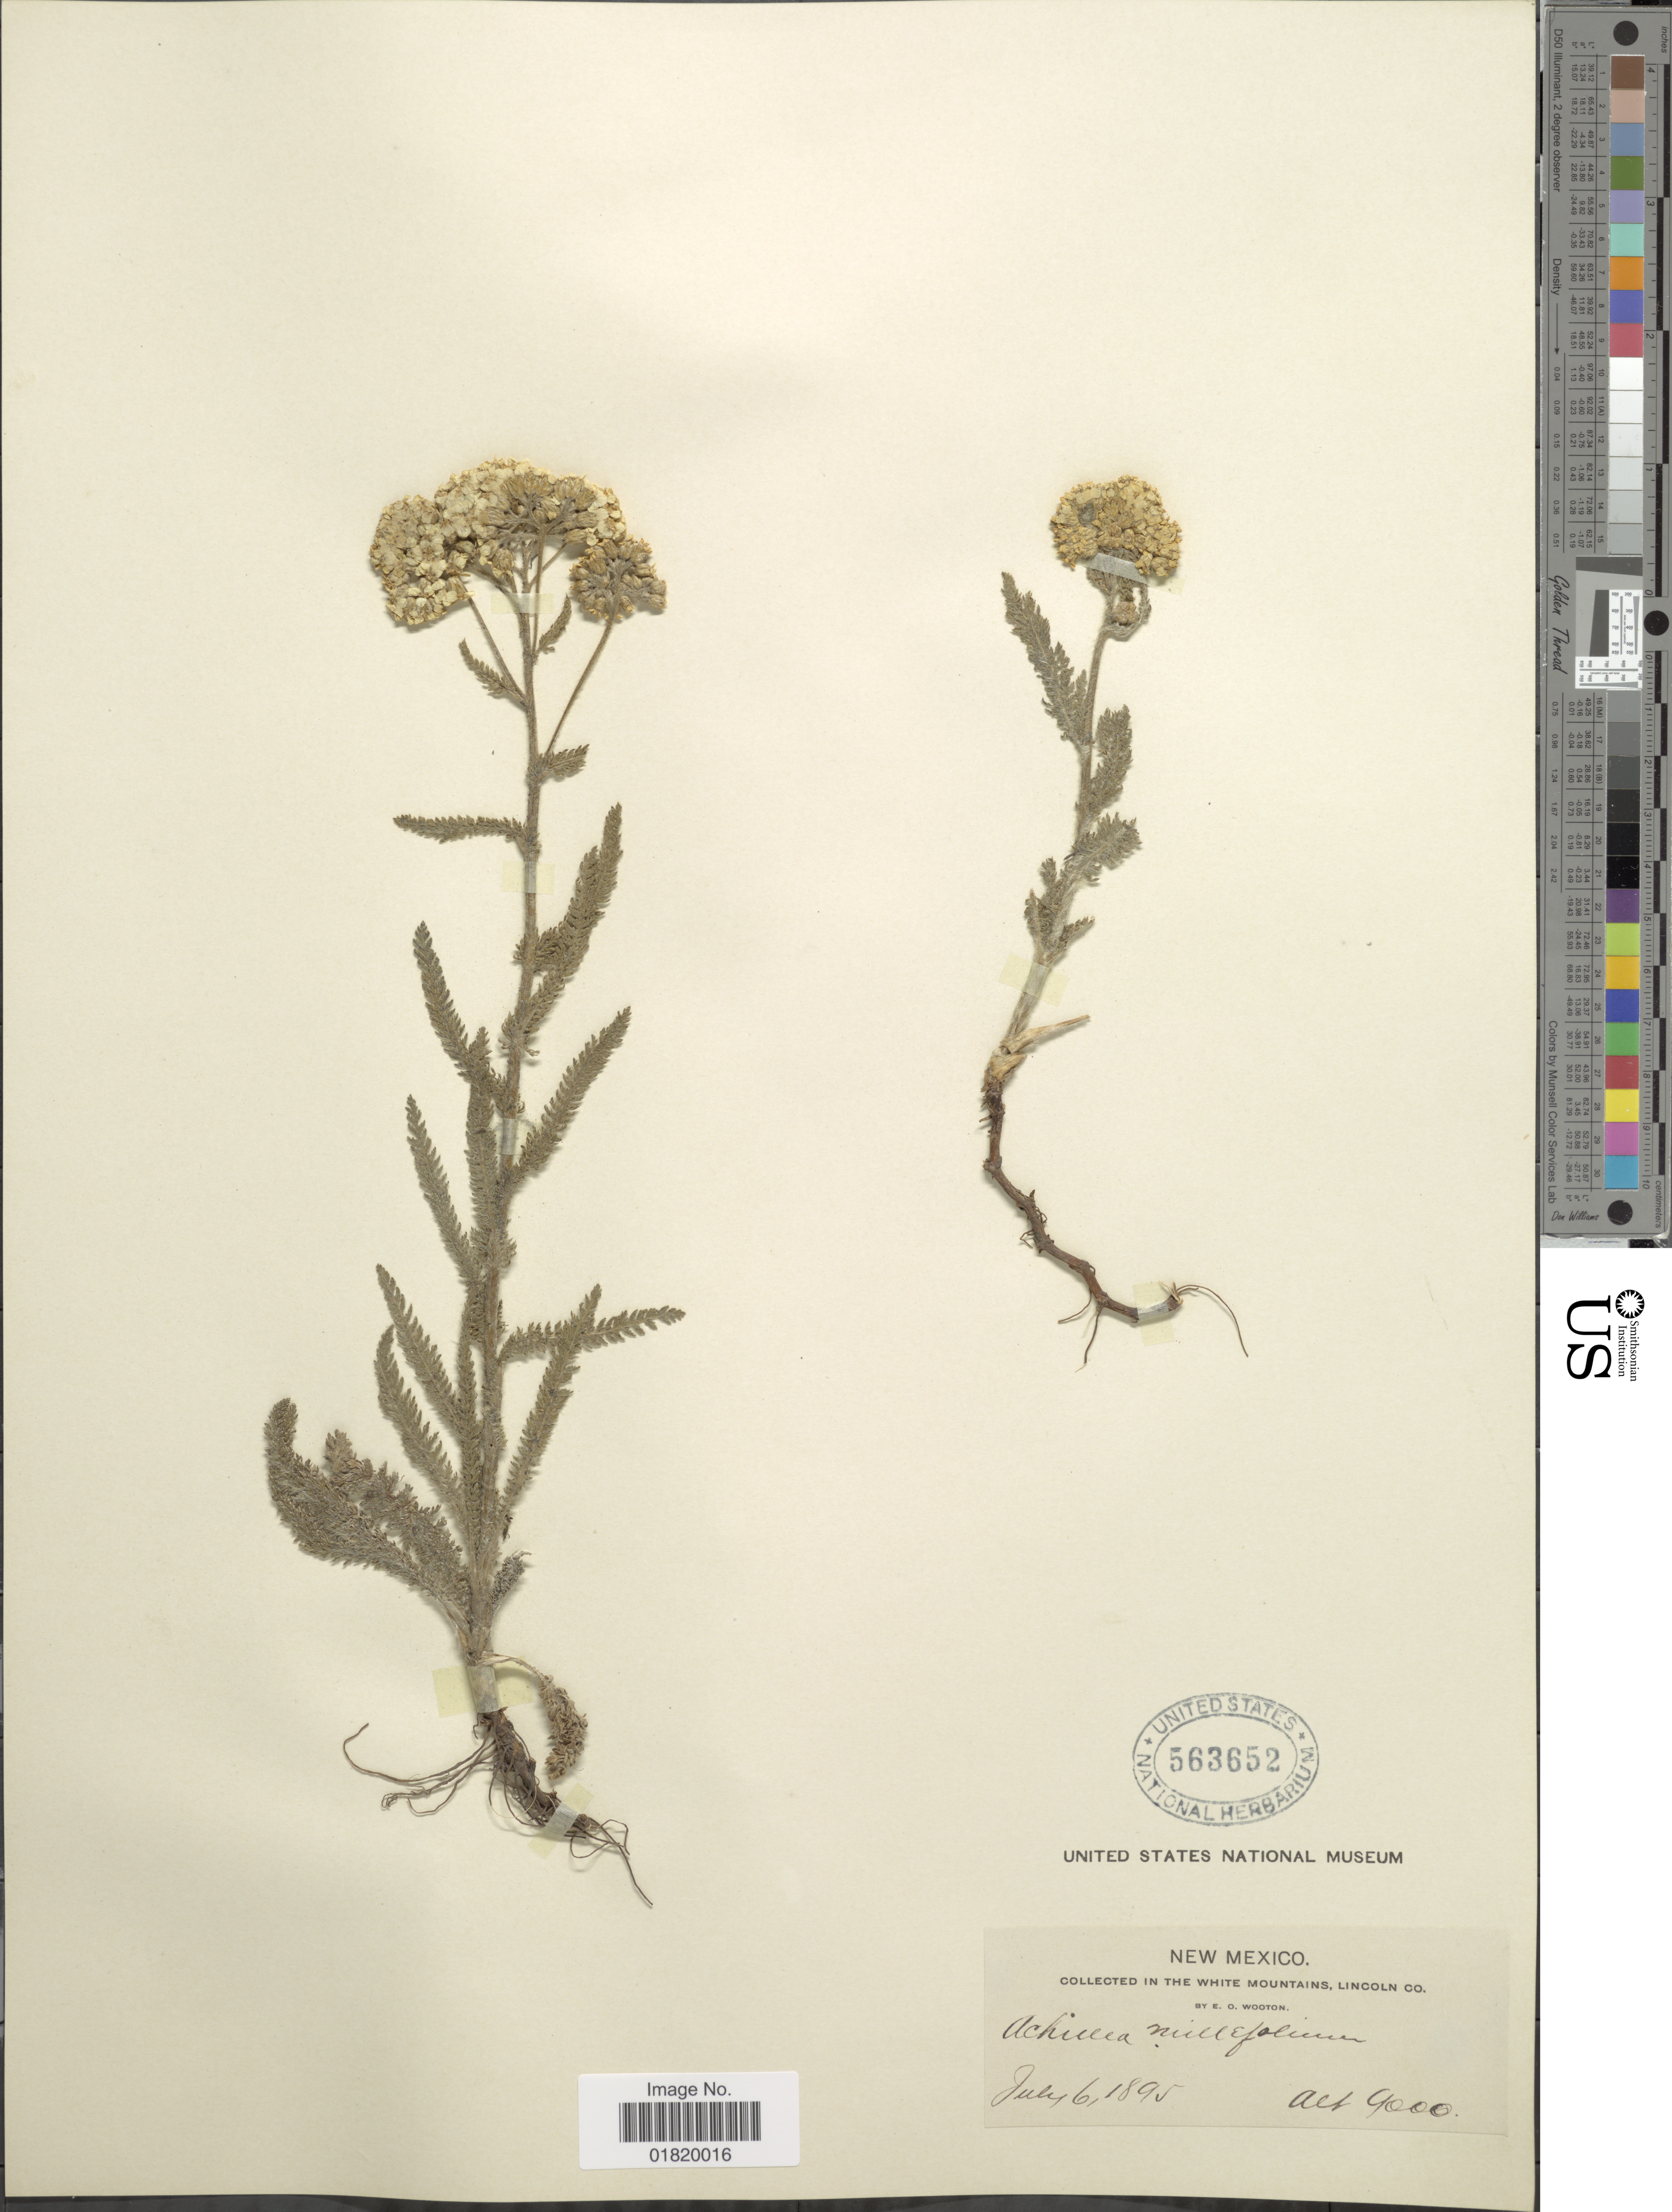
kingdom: Plantae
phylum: Tracheophyta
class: Magnoliopsida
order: Asterales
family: Asteraceae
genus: Achillea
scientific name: Achillea lanulosa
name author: Nutt.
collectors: E. O. Wooton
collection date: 1895-06-06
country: United States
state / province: New Mexico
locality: White Mountains, Lincoln Co.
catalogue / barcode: US 563652